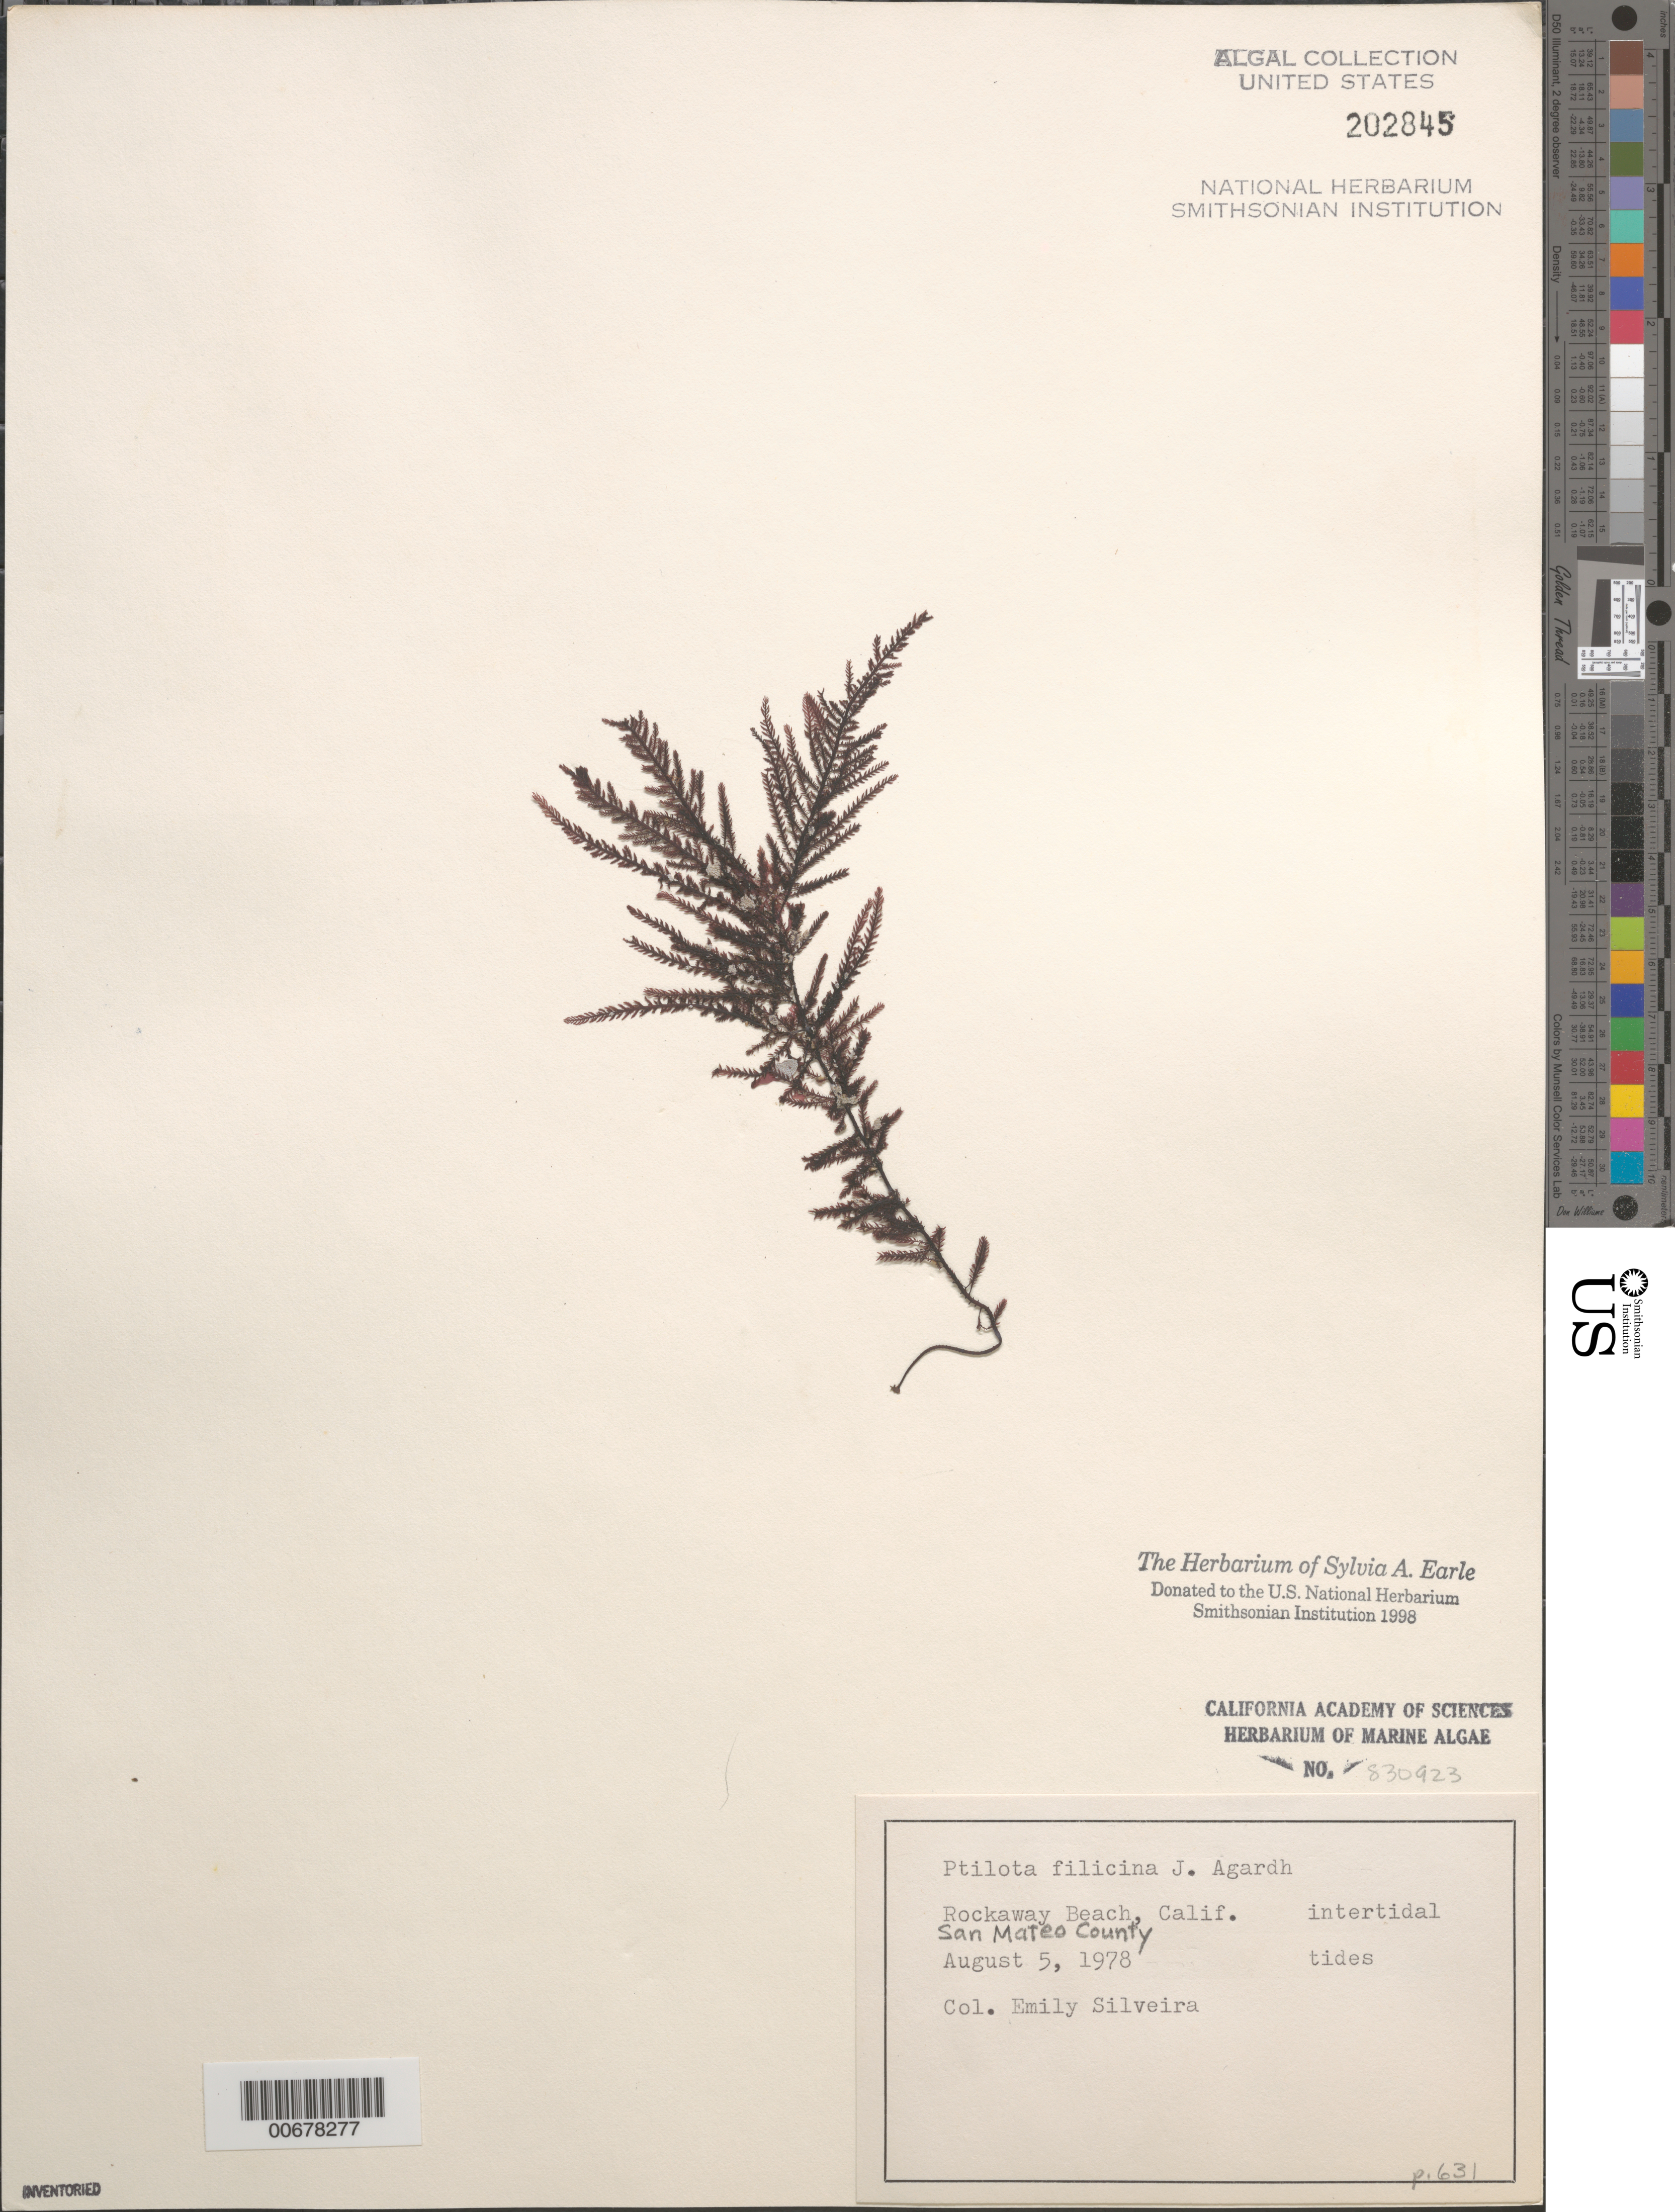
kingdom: Plantae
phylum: Rhodophyta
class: Florideophyceae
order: Ceramiales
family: Wrangeliaceae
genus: Ptilota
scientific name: Ptilota filicina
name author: J. Agardh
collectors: E. A. Silveira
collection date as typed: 05 Aug 1978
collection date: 1978-08-05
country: United States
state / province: California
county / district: San Mateo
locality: Rockaway Beach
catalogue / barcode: US 202845